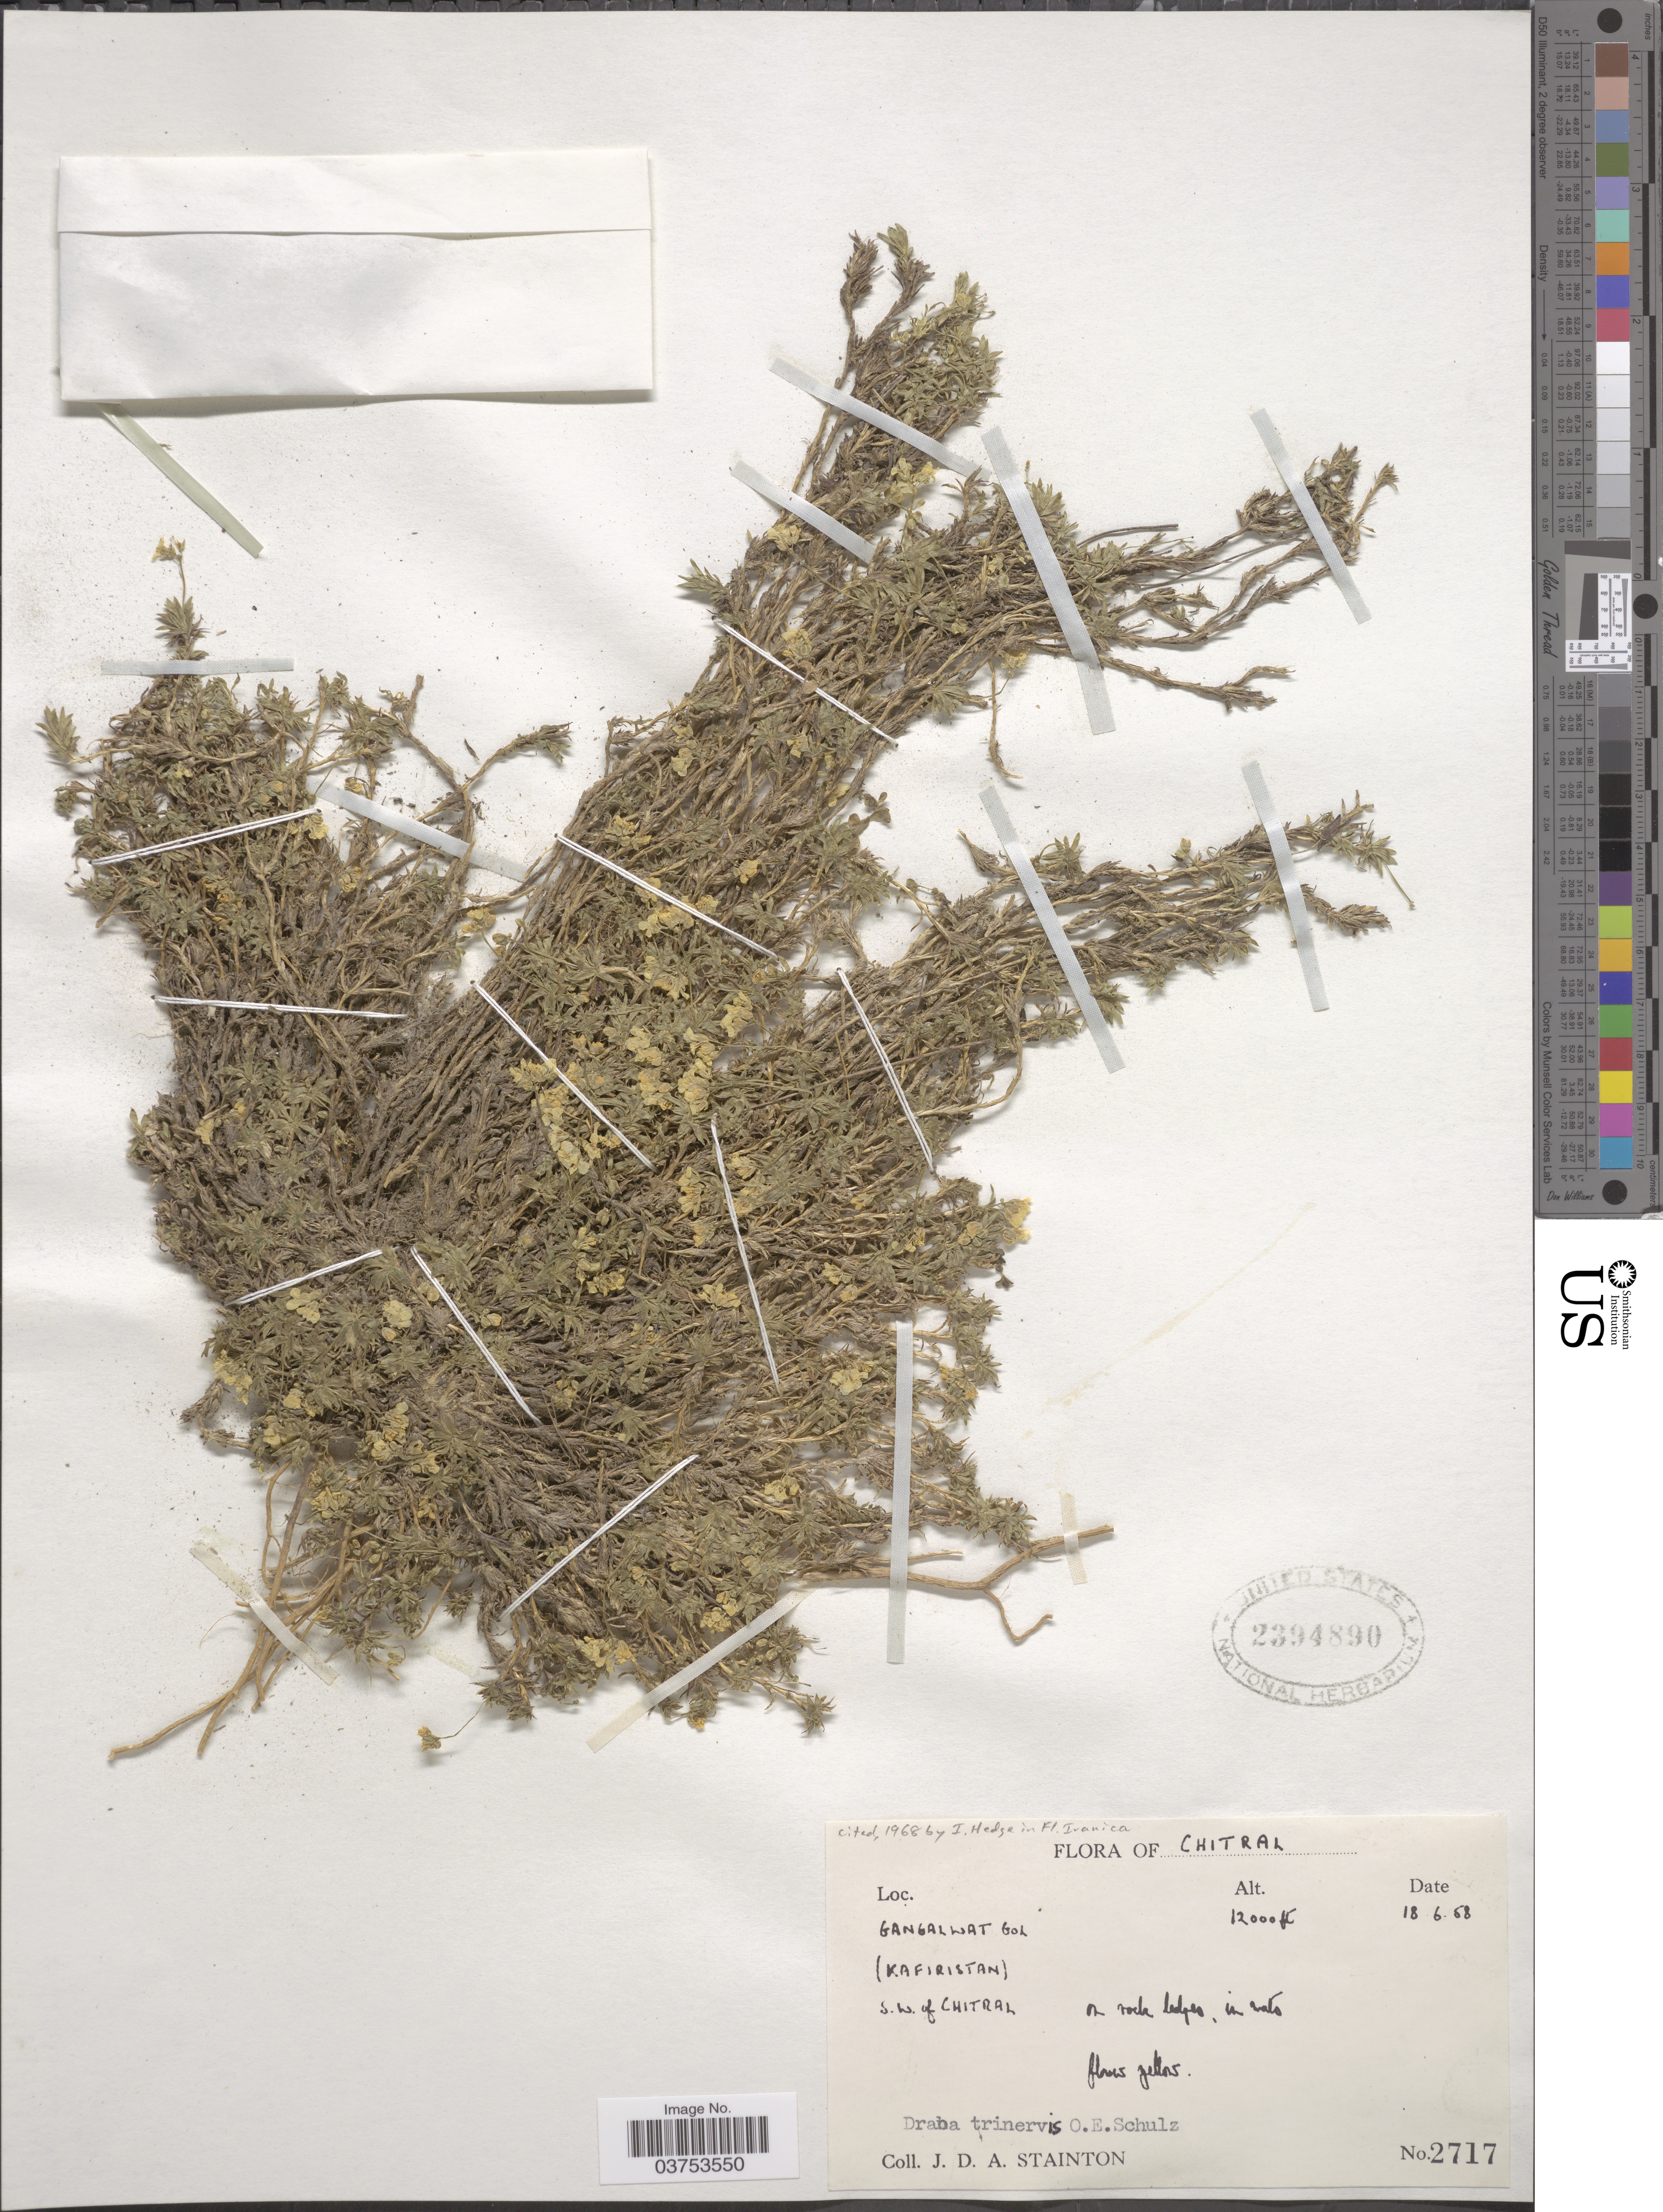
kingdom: Plantae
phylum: Tracheophyta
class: Magnoliopsida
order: Brassicales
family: Brassicaceae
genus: Draba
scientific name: Draba trinervis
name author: O.E. Schulz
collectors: J. Stainton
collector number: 2717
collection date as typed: Transcribed d/m/y: 18/6/58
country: Pakistan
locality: Chitral. Gangalwat Gol. (Kafiristan) S.W. of Chitral.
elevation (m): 3658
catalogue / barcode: US 2394890